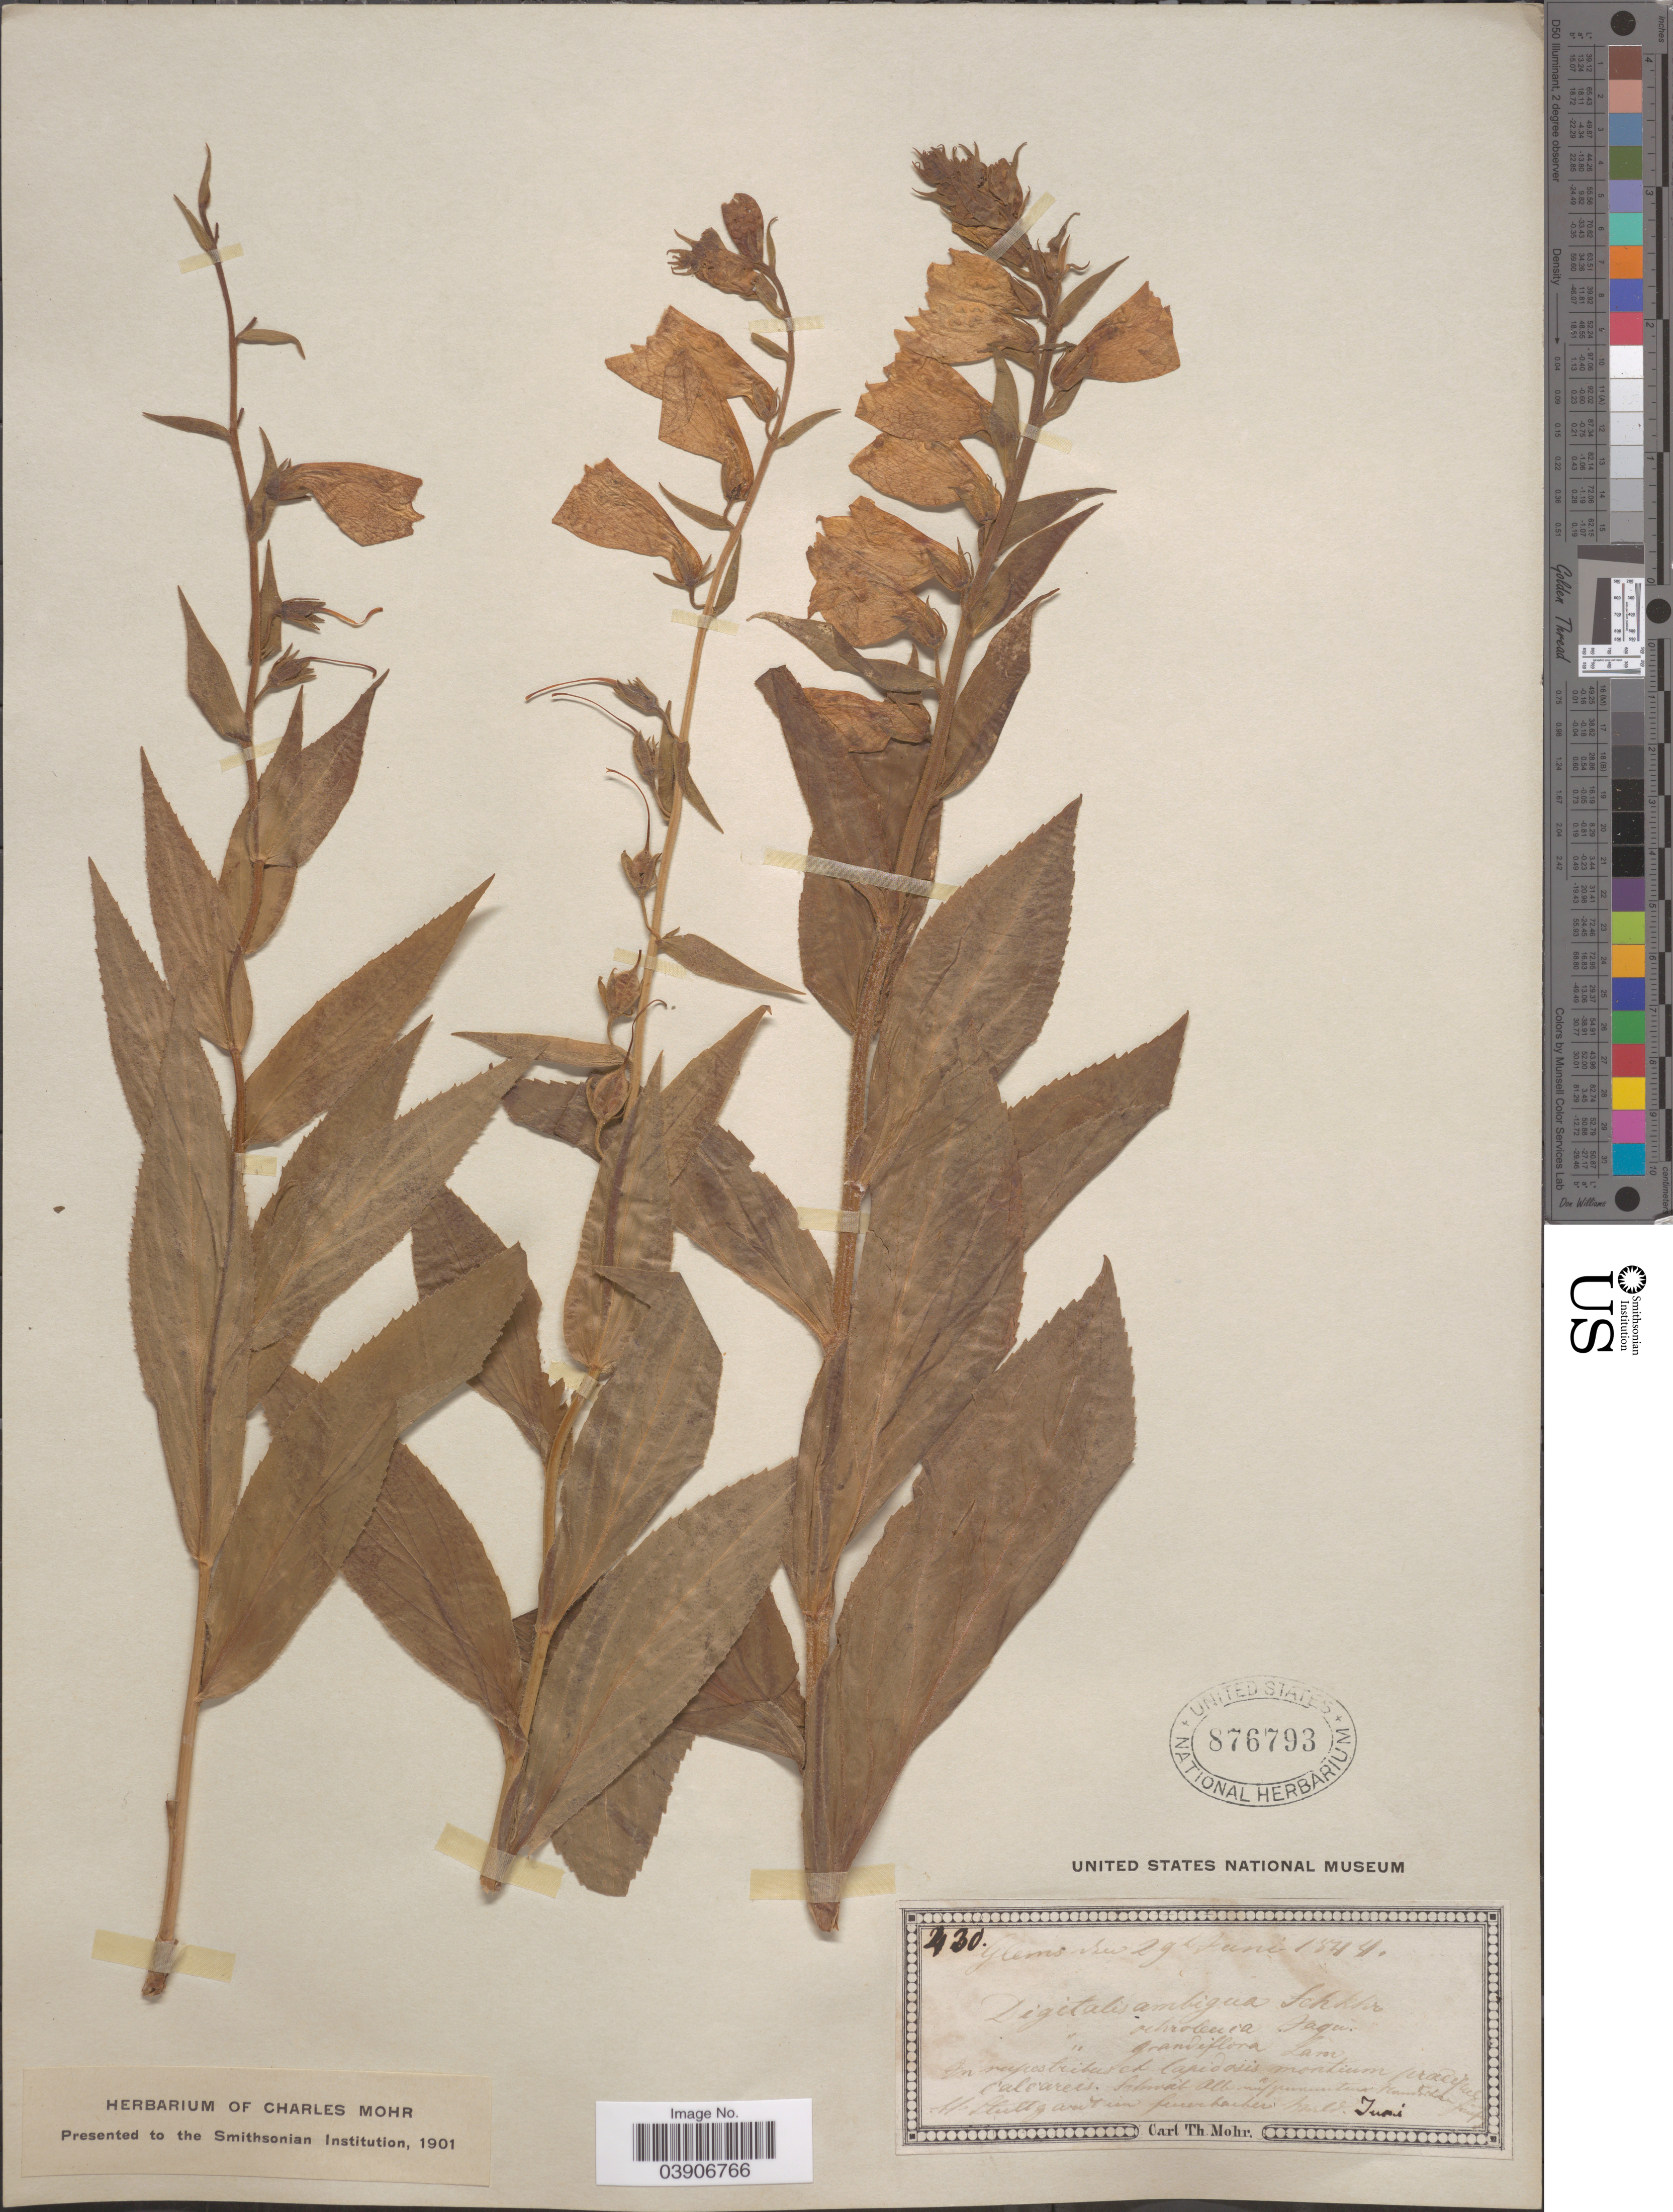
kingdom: Plantae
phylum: Tracheophyta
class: Magnoliopsida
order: Lamiales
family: Plantaginaceae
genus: Digitalis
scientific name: Digitalis ambigua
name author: Murray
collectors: Mohr, C. T. (herbarium)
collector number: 430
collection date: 1844-06-29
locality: In raficstribus et lapidosis montium pracef[illegible text] calcareis. [illegible text].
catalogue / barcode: US 876793